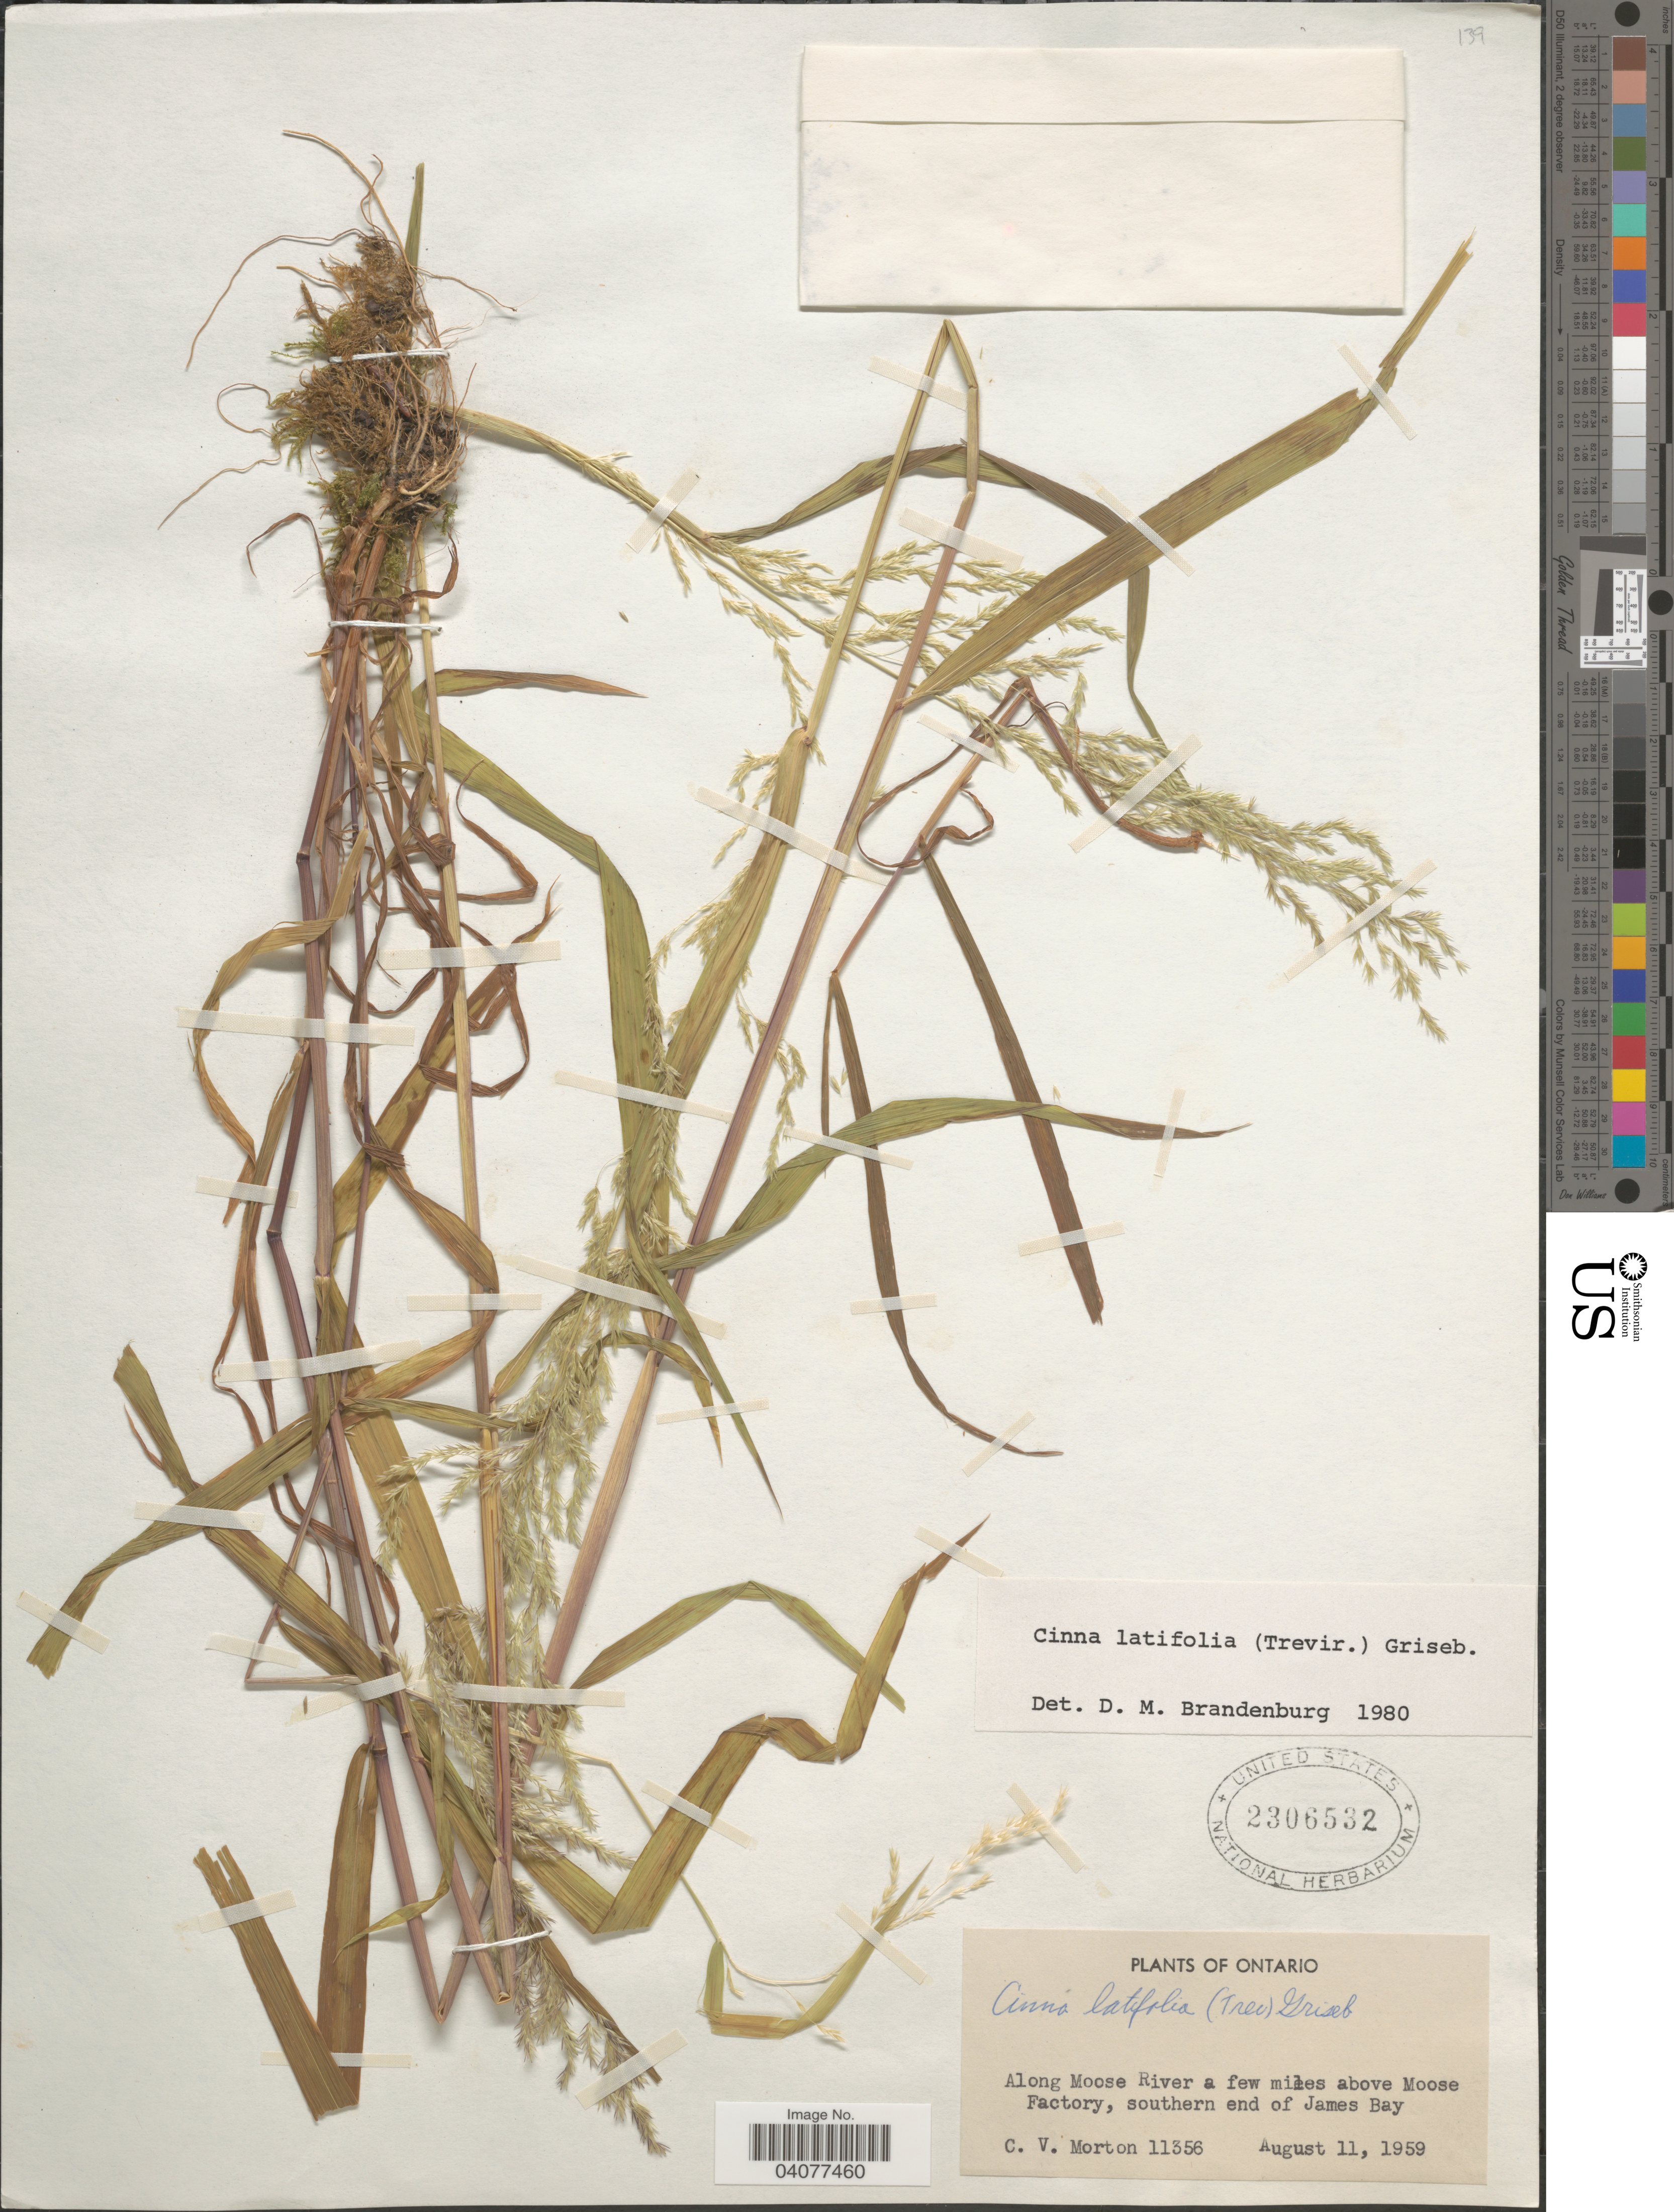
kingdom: Plantae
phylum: Tracheophyta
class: Liliopsida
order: Poales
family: Poaceae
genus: Cinna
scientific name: Cinna latifolia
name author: (Trevir. ex Goeppert) Griseb.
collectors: C. V. Morton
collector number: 11356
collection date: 1959-08-11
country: Canada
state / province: Ontario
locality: Along Moose River a few miles above Moose Factory, southern end of James Bay.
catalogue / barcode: US 2306532